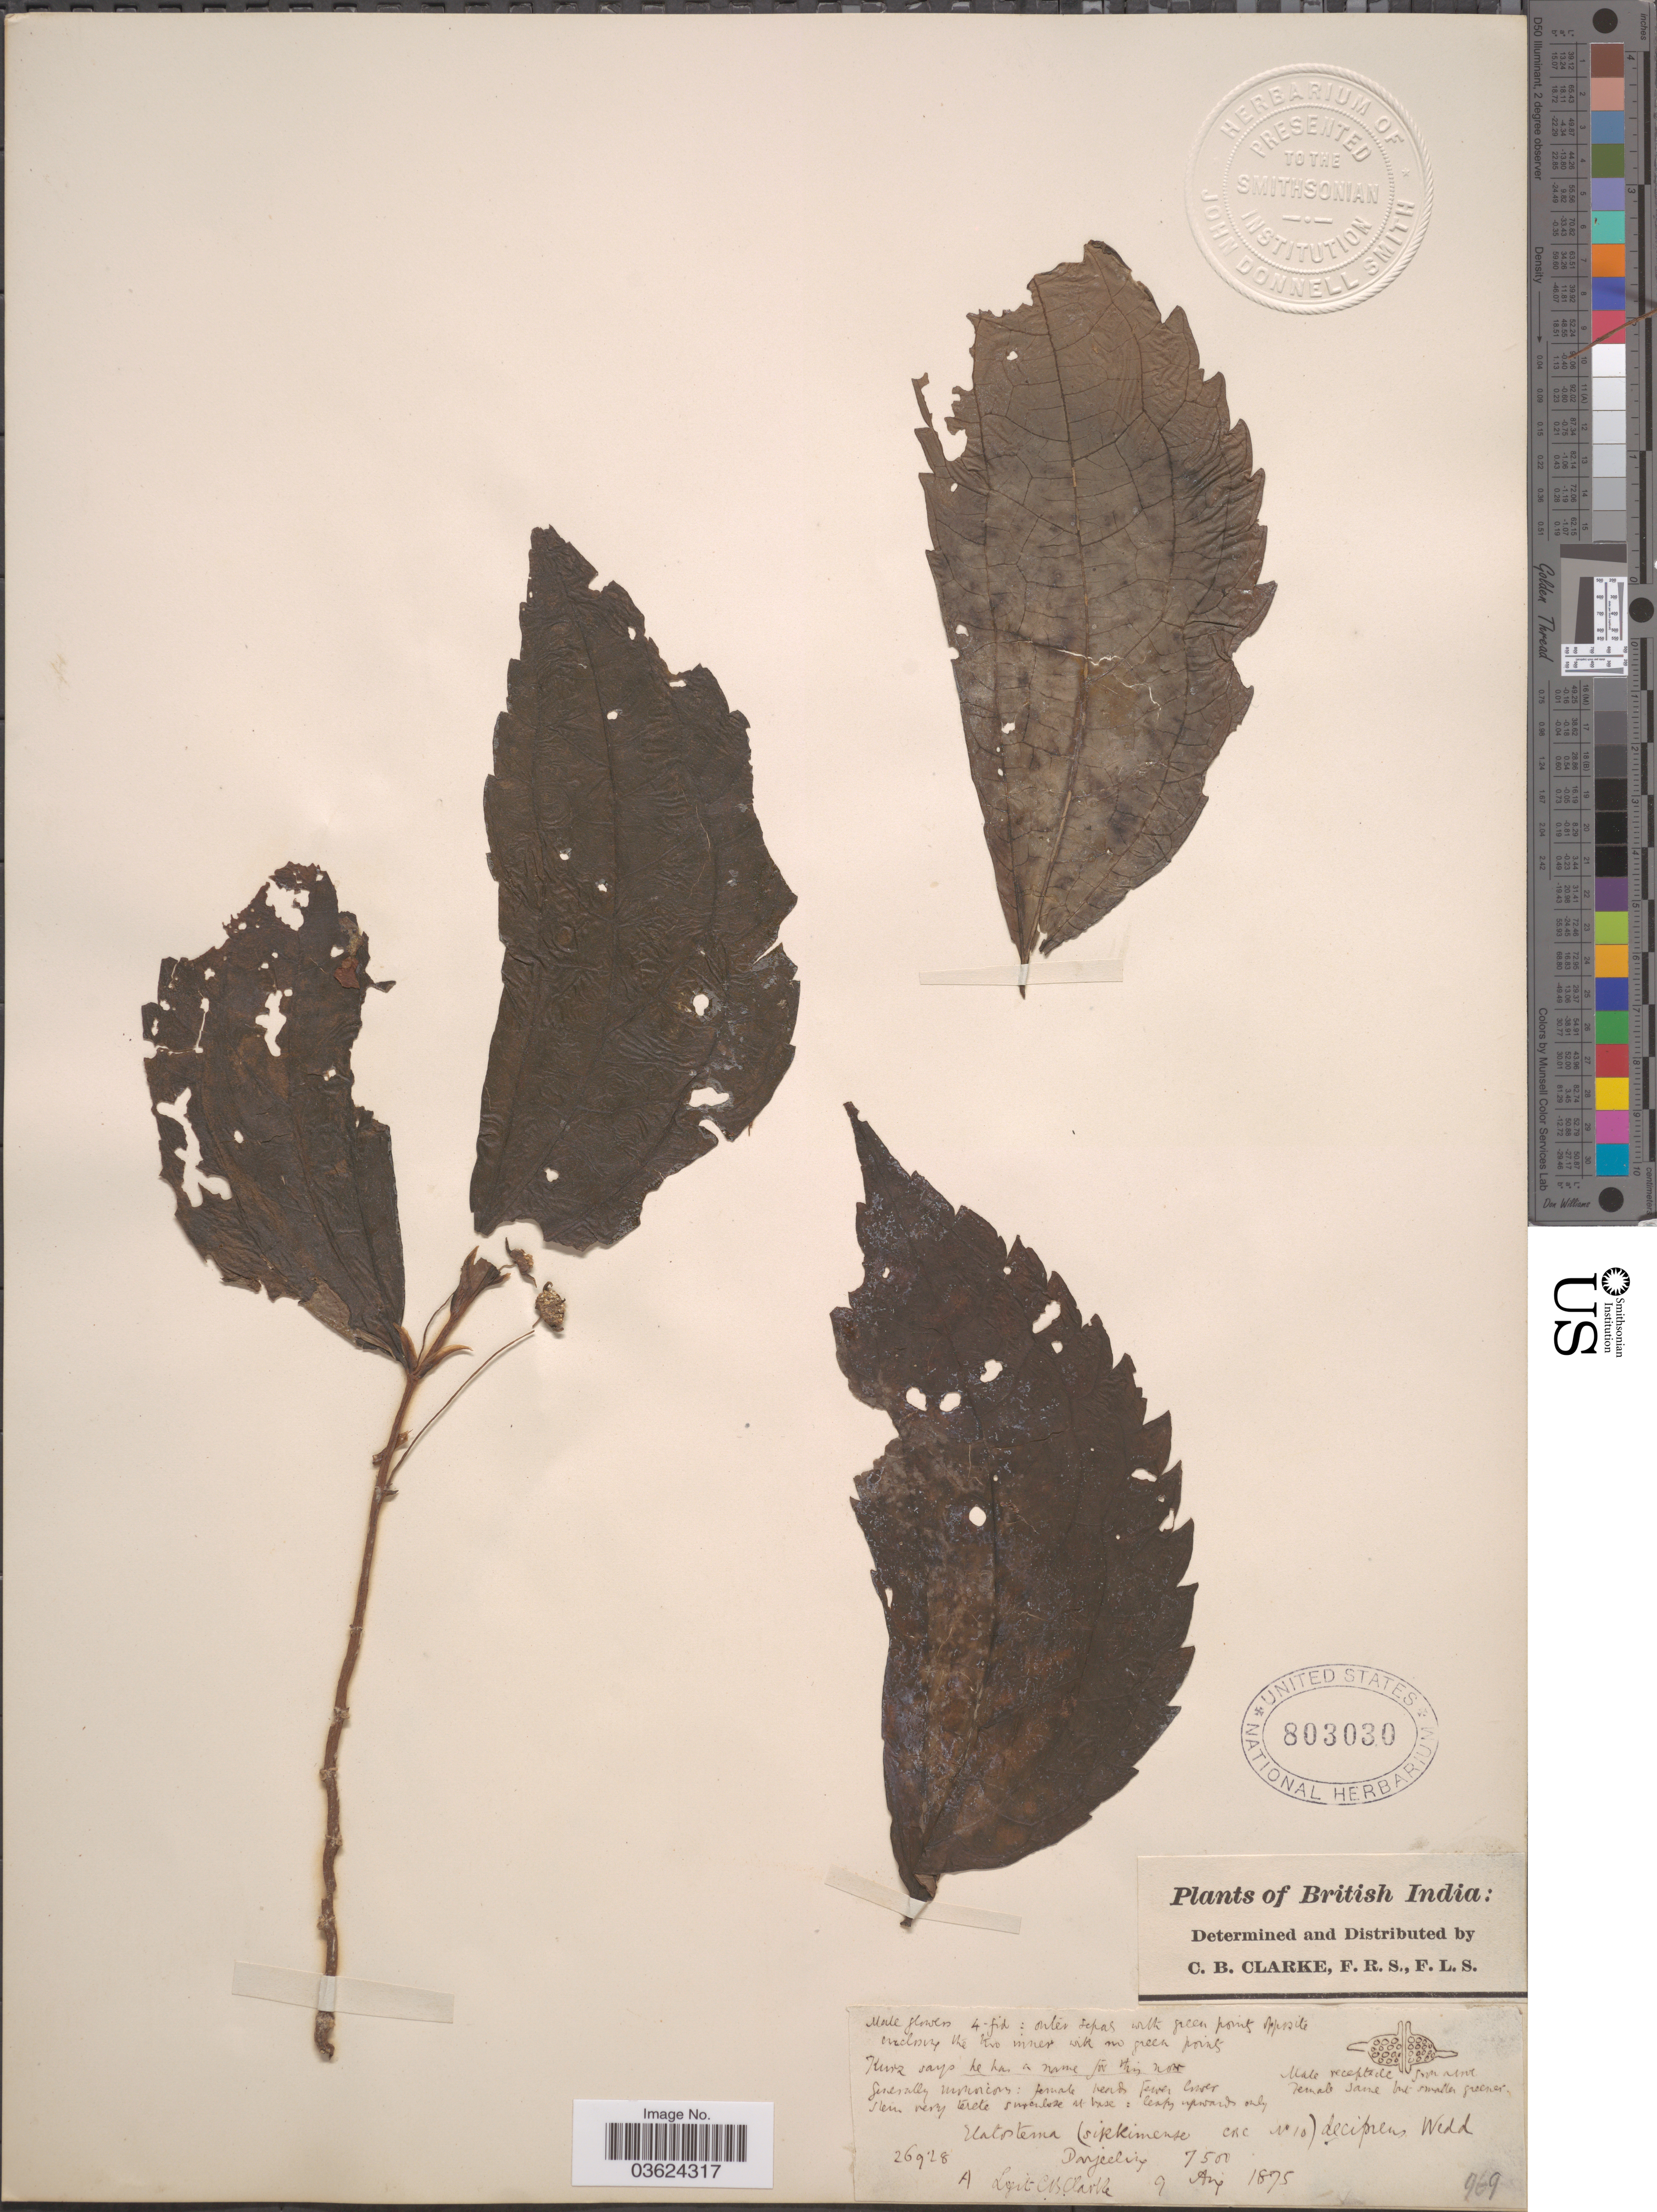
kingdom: Plantae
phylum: Tracheophyta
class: Magnoliopsida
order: Rosales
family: Urticaceae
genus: Elatostema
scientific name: Elatostema decipiens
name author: Wedd.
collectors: C. B. Clarke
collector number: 26928A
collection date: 1875-08-09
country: India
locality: British India. Darjeeling.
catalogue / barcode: US 803030